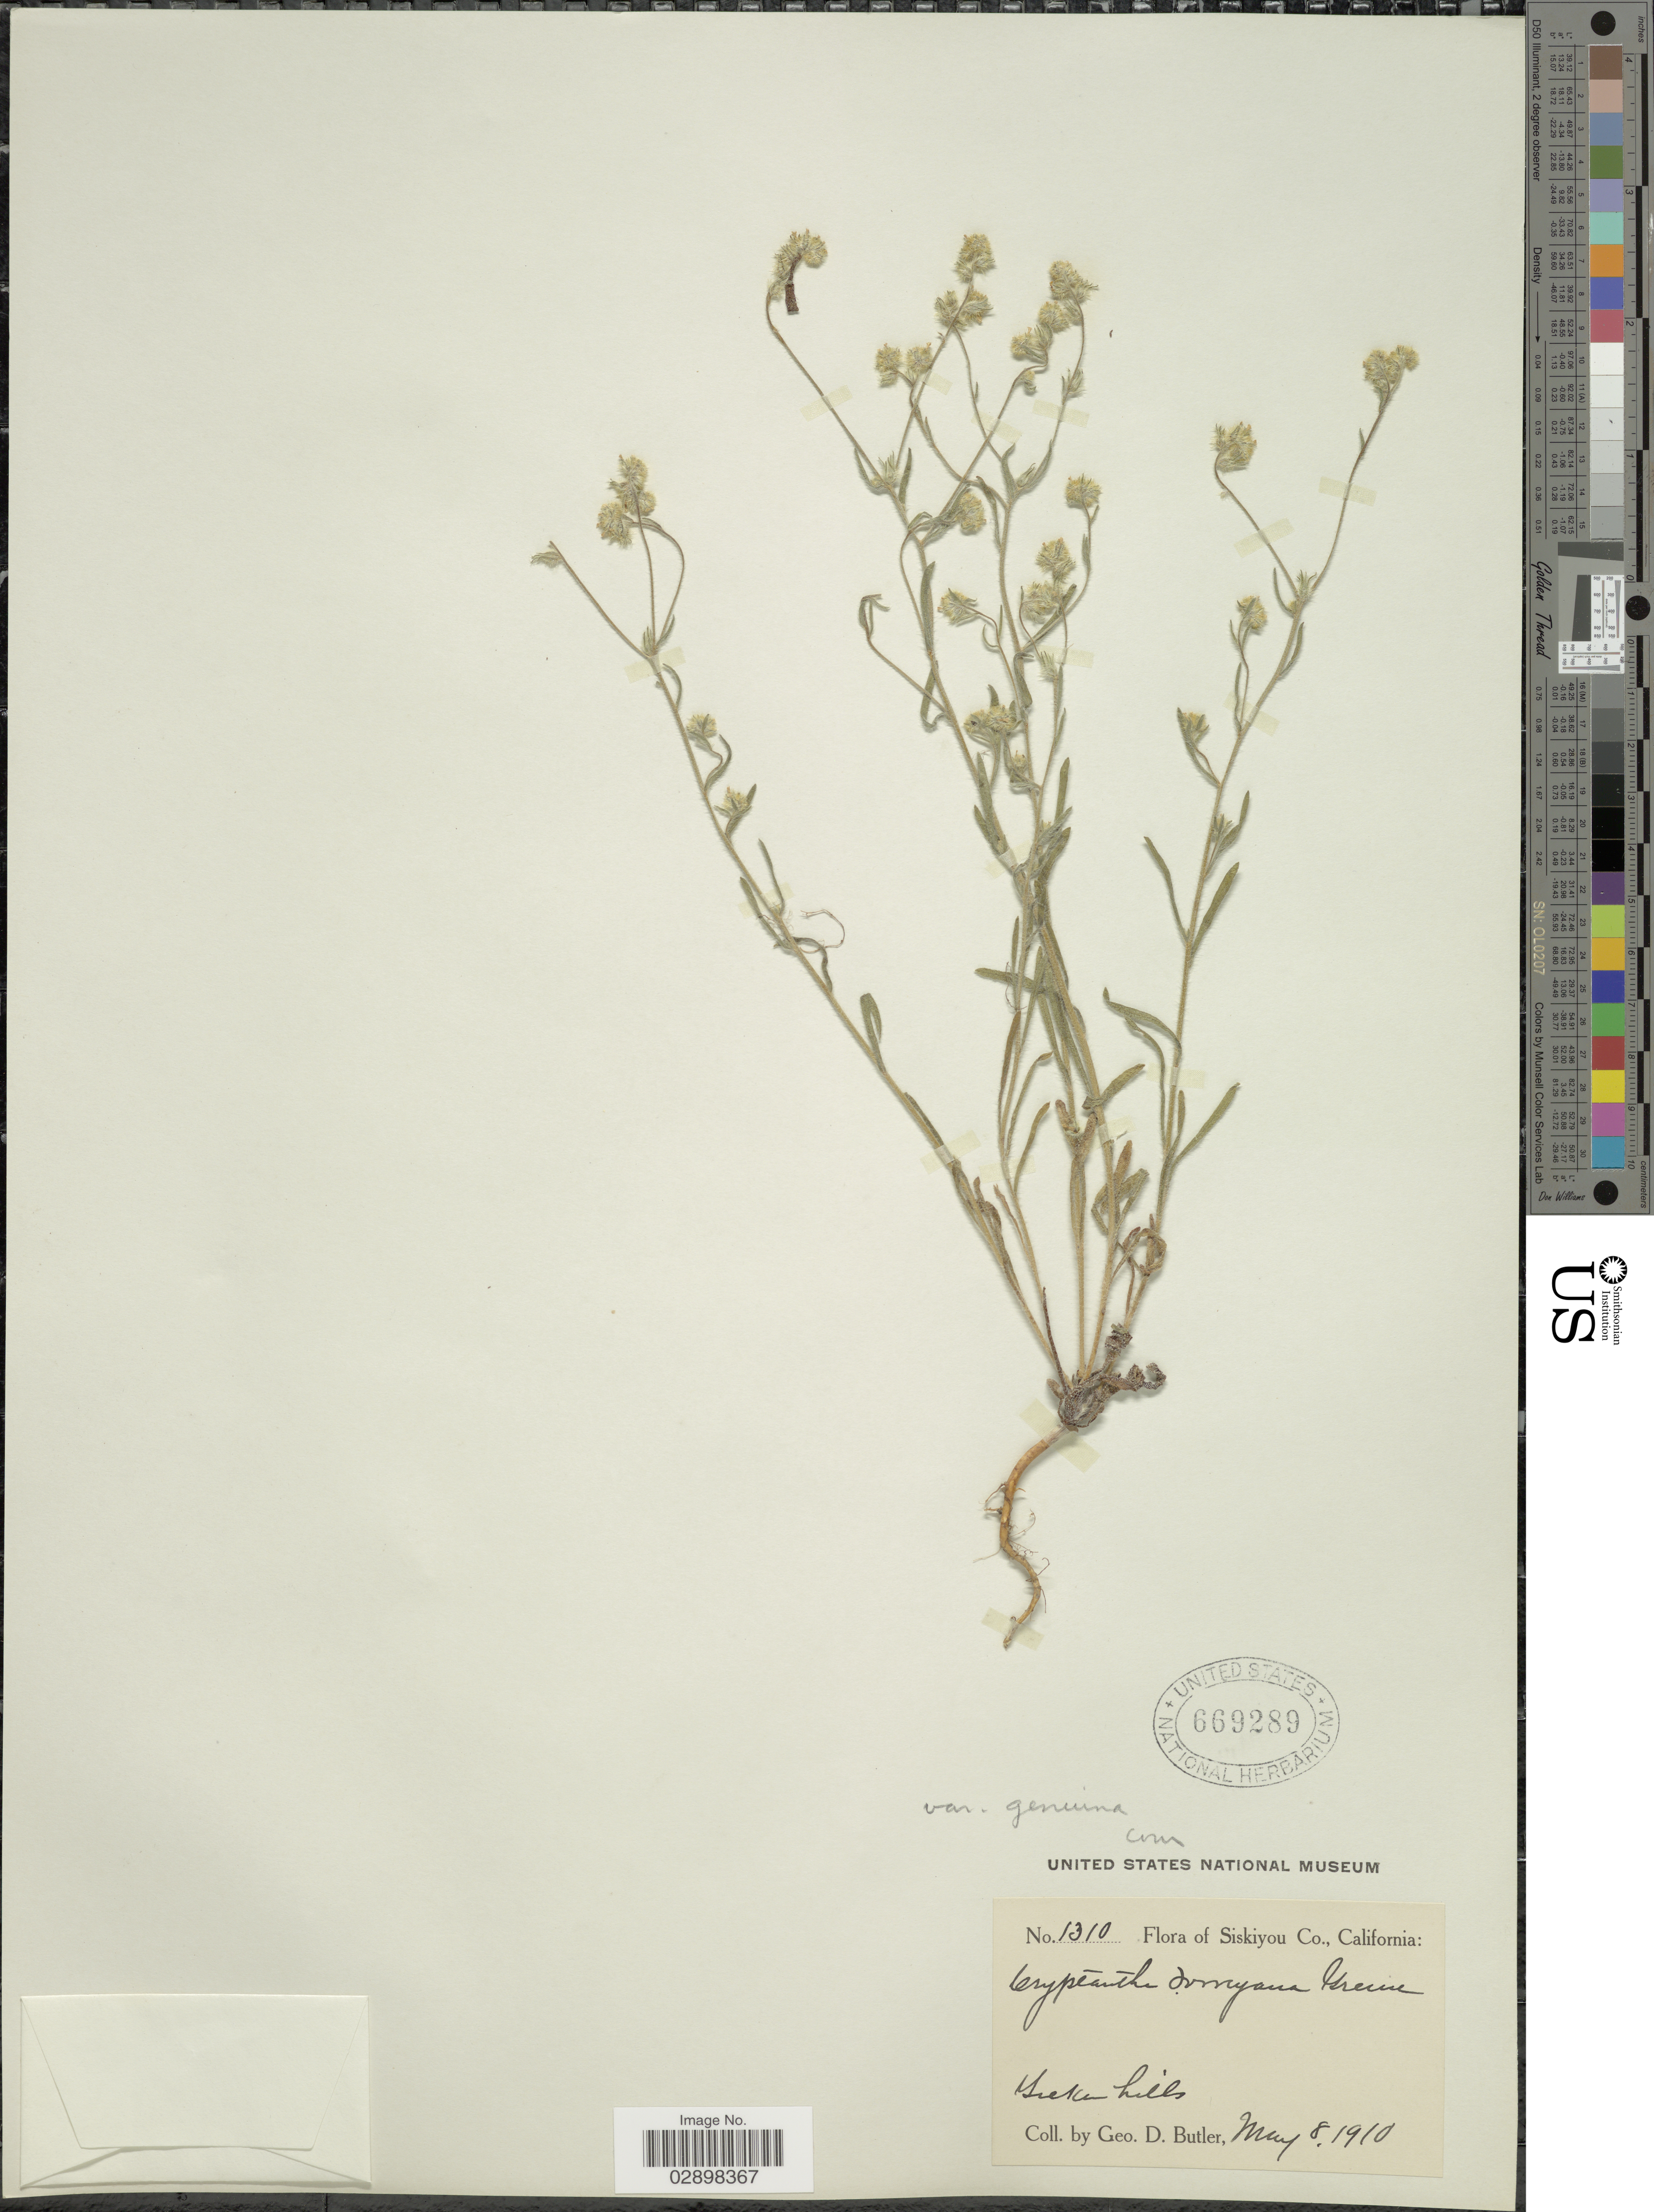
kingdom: Plantae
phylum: Tracheophyta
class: Magnoliopsida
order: Boraginales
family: Boraginaceae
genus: Cryptantha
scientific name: Cryptantha torreyana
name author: (A. Gray) S.W. Greene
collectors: G. D. Butler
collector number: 1310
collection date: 1910-05-08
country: United States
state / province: California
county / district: Siskiyou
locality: Siskiyou Co., Yreka hills.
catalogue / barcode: US 669289